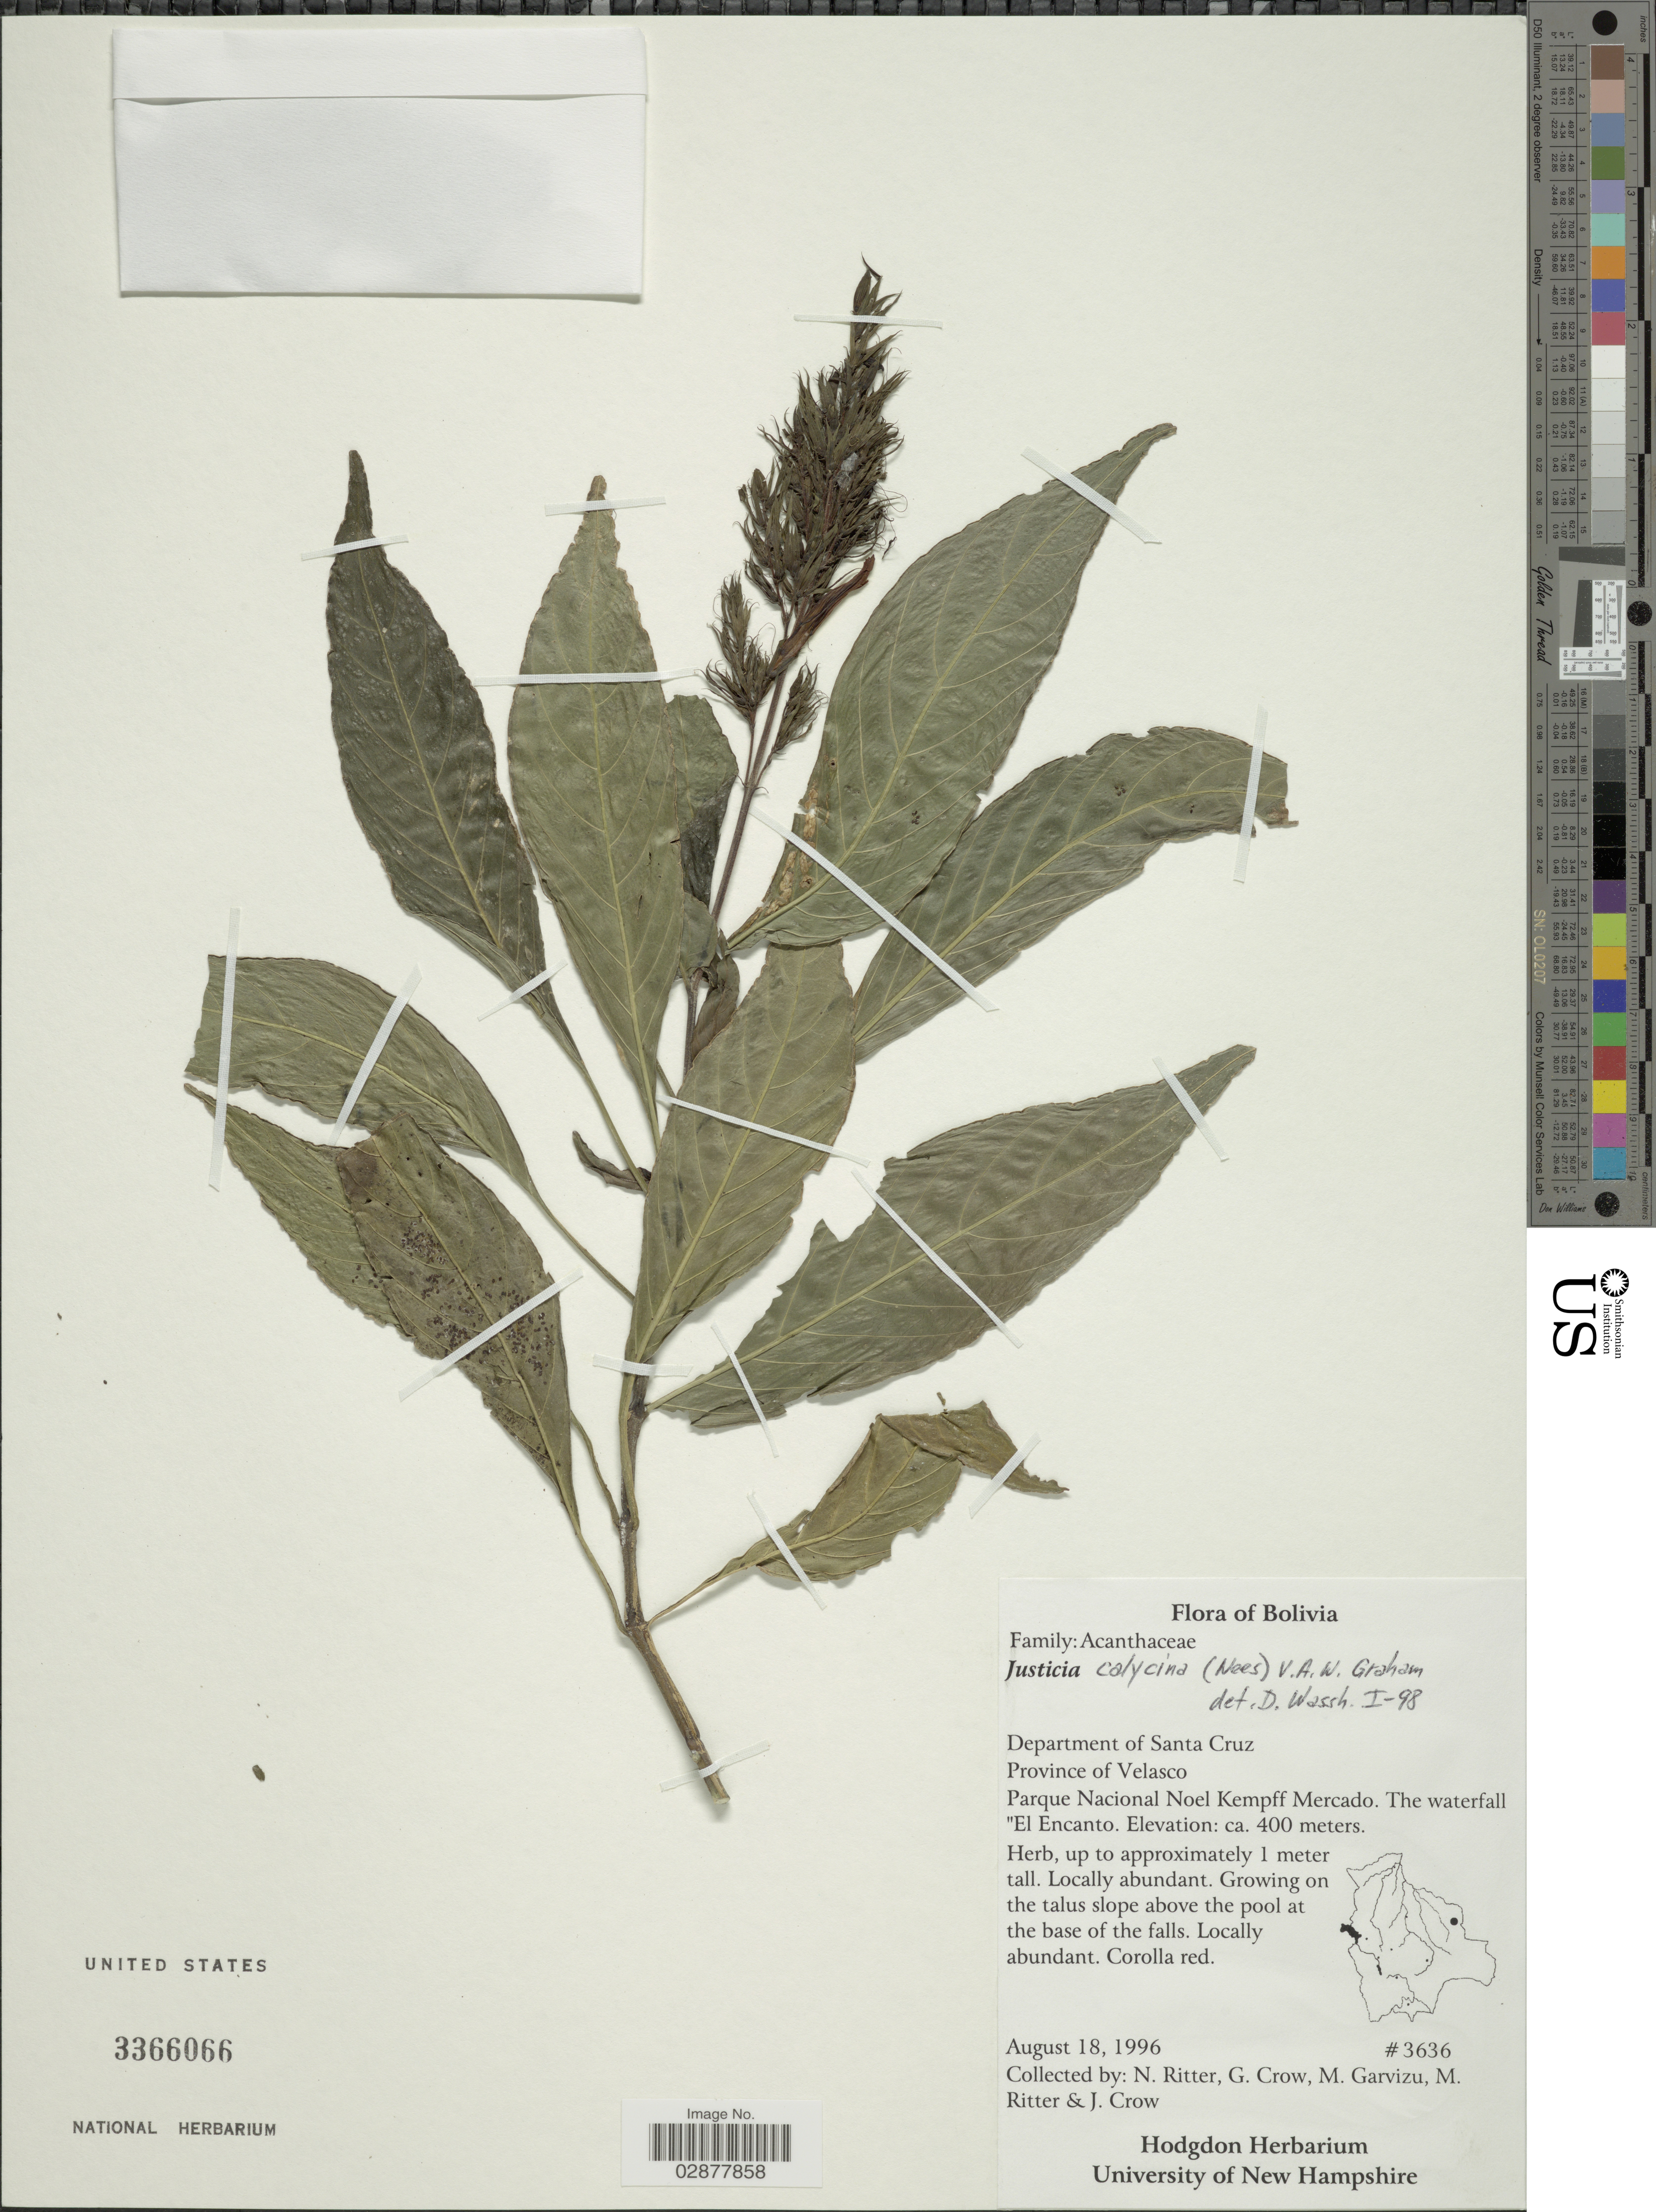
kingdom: Plantae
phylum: Tracheophyta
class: Magnoliopsida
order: Lamiales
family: Acanthaceae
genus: Justicia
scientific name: Justicia calycina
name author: (Nees) V.A.W. Graham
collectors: N. Ritter, G. Crow, M. Garvizu, M. Ritter & J. Crow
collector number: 3636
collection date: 1996-08-18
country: Bolivia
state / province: Santa Cruz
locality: Department of Santa Cruz. Province of Velasco. Parque Nacional Noel Kempff Mercado. The waterfall "El Encanto".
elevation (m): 400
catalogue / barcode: US 3366066